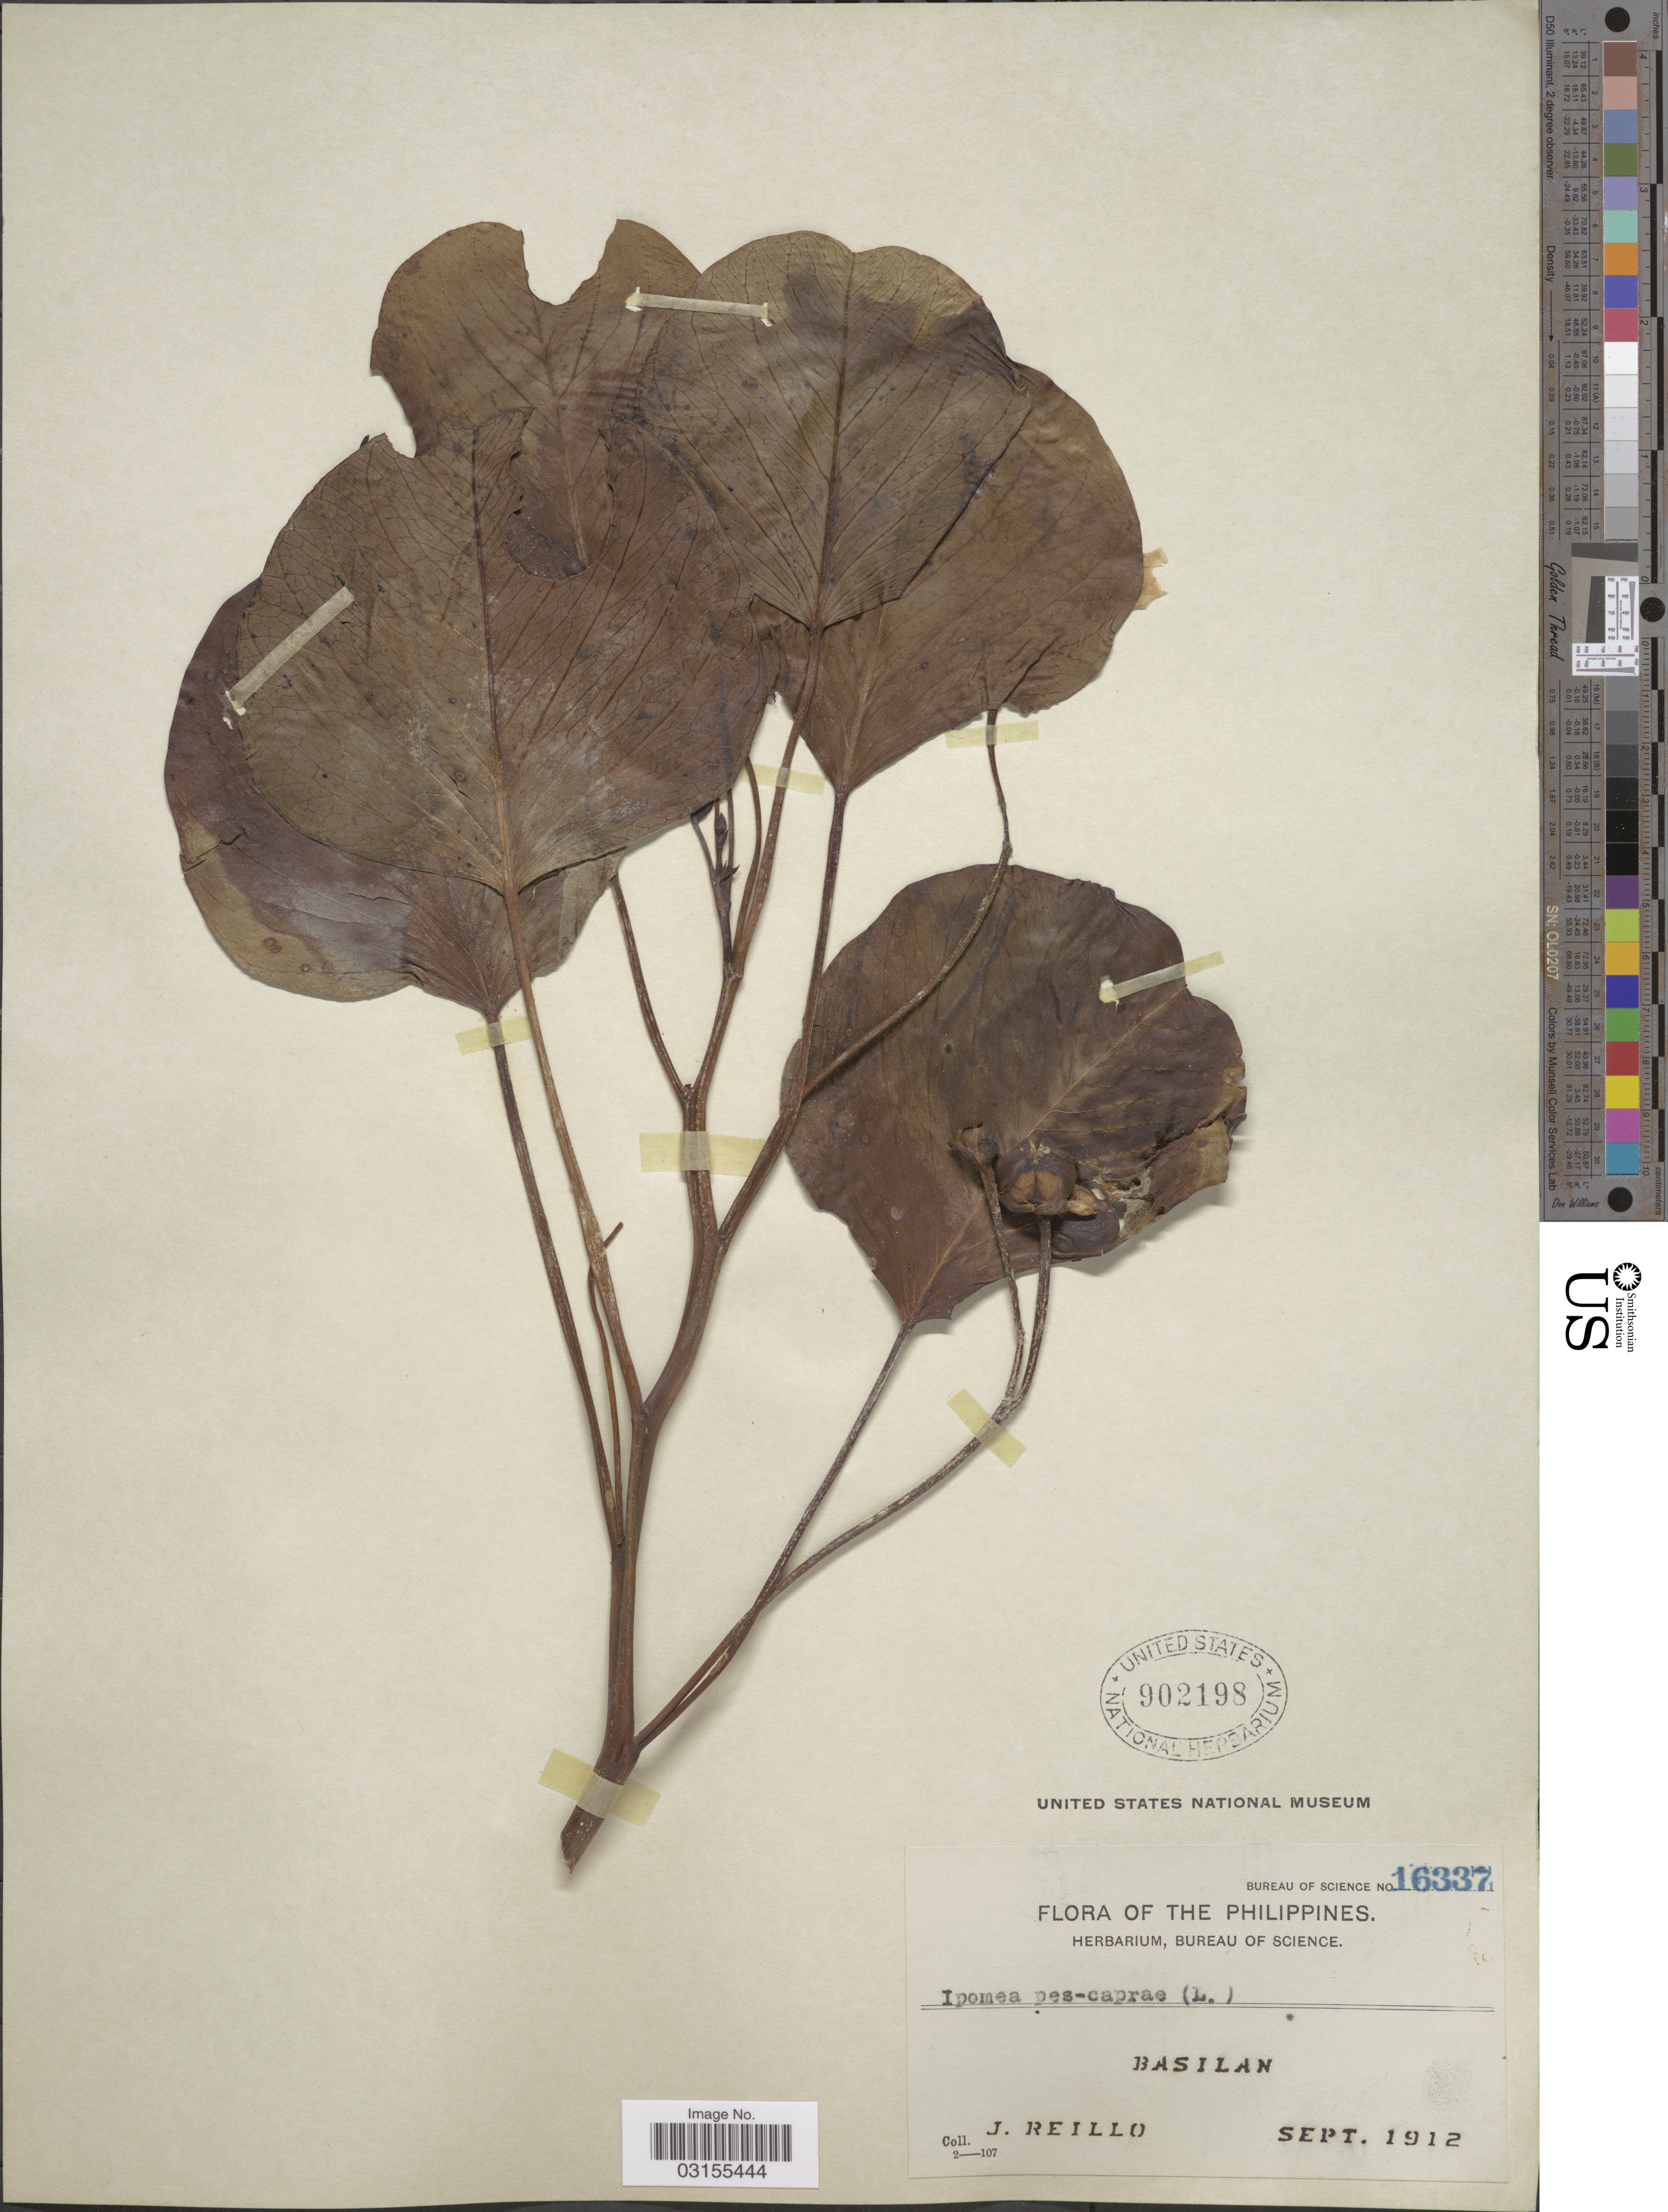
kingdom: Plantae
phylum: Tracheophyta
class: Magnoliopsida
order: Solanales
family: Convolvulaceae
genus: Ipomoea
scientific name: Ipomoea pes-caprae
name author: (L.) R. Br.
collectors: J. Reillo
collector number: Bureau of Science 16337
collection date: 1912-09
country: Philippines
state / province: Muslim Mindanao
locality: Basilan.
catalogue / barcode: US 902198